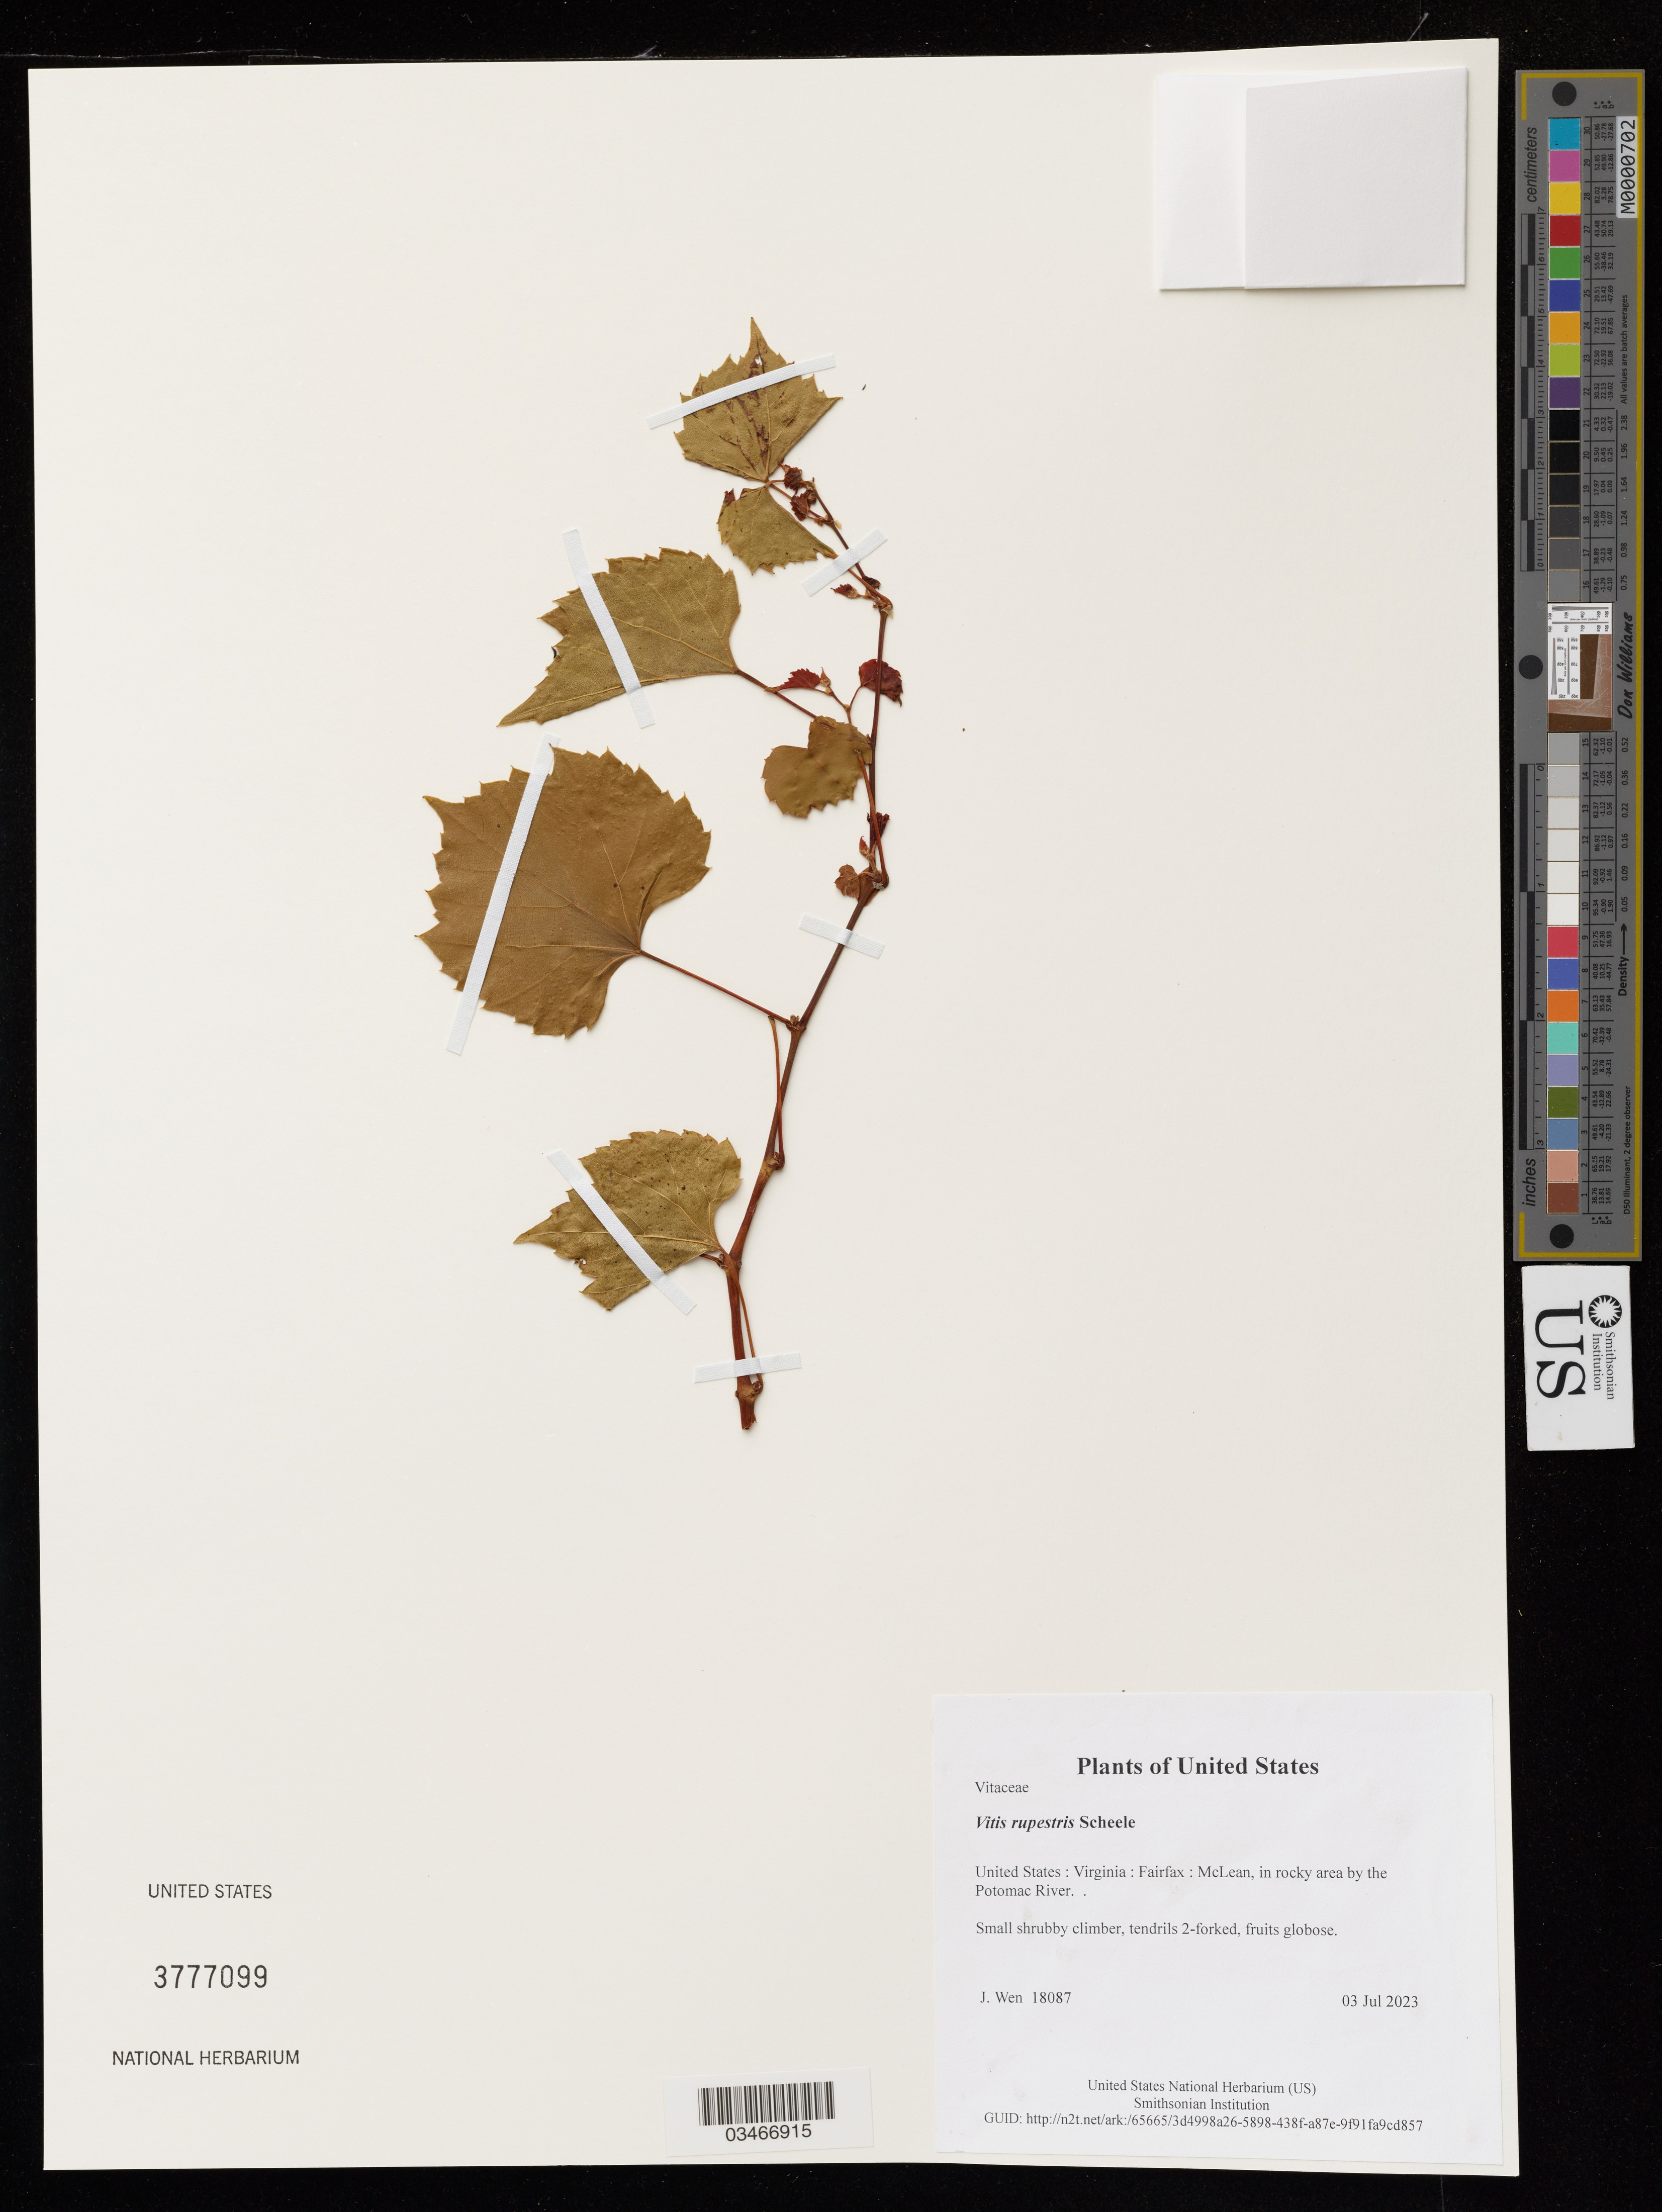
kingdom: Plantae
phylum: Tracheophyta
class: Magnoliopsida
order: Vitales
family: Vitaceae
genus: Vitis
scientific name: Vitis rupestris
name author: Scheele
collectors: J. Wen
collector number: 18087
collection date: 2023-07-03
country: United States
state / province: Virginia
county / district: Fairfax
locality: McLean, in rocky area by the Potomac River.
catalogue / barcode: US 3777099